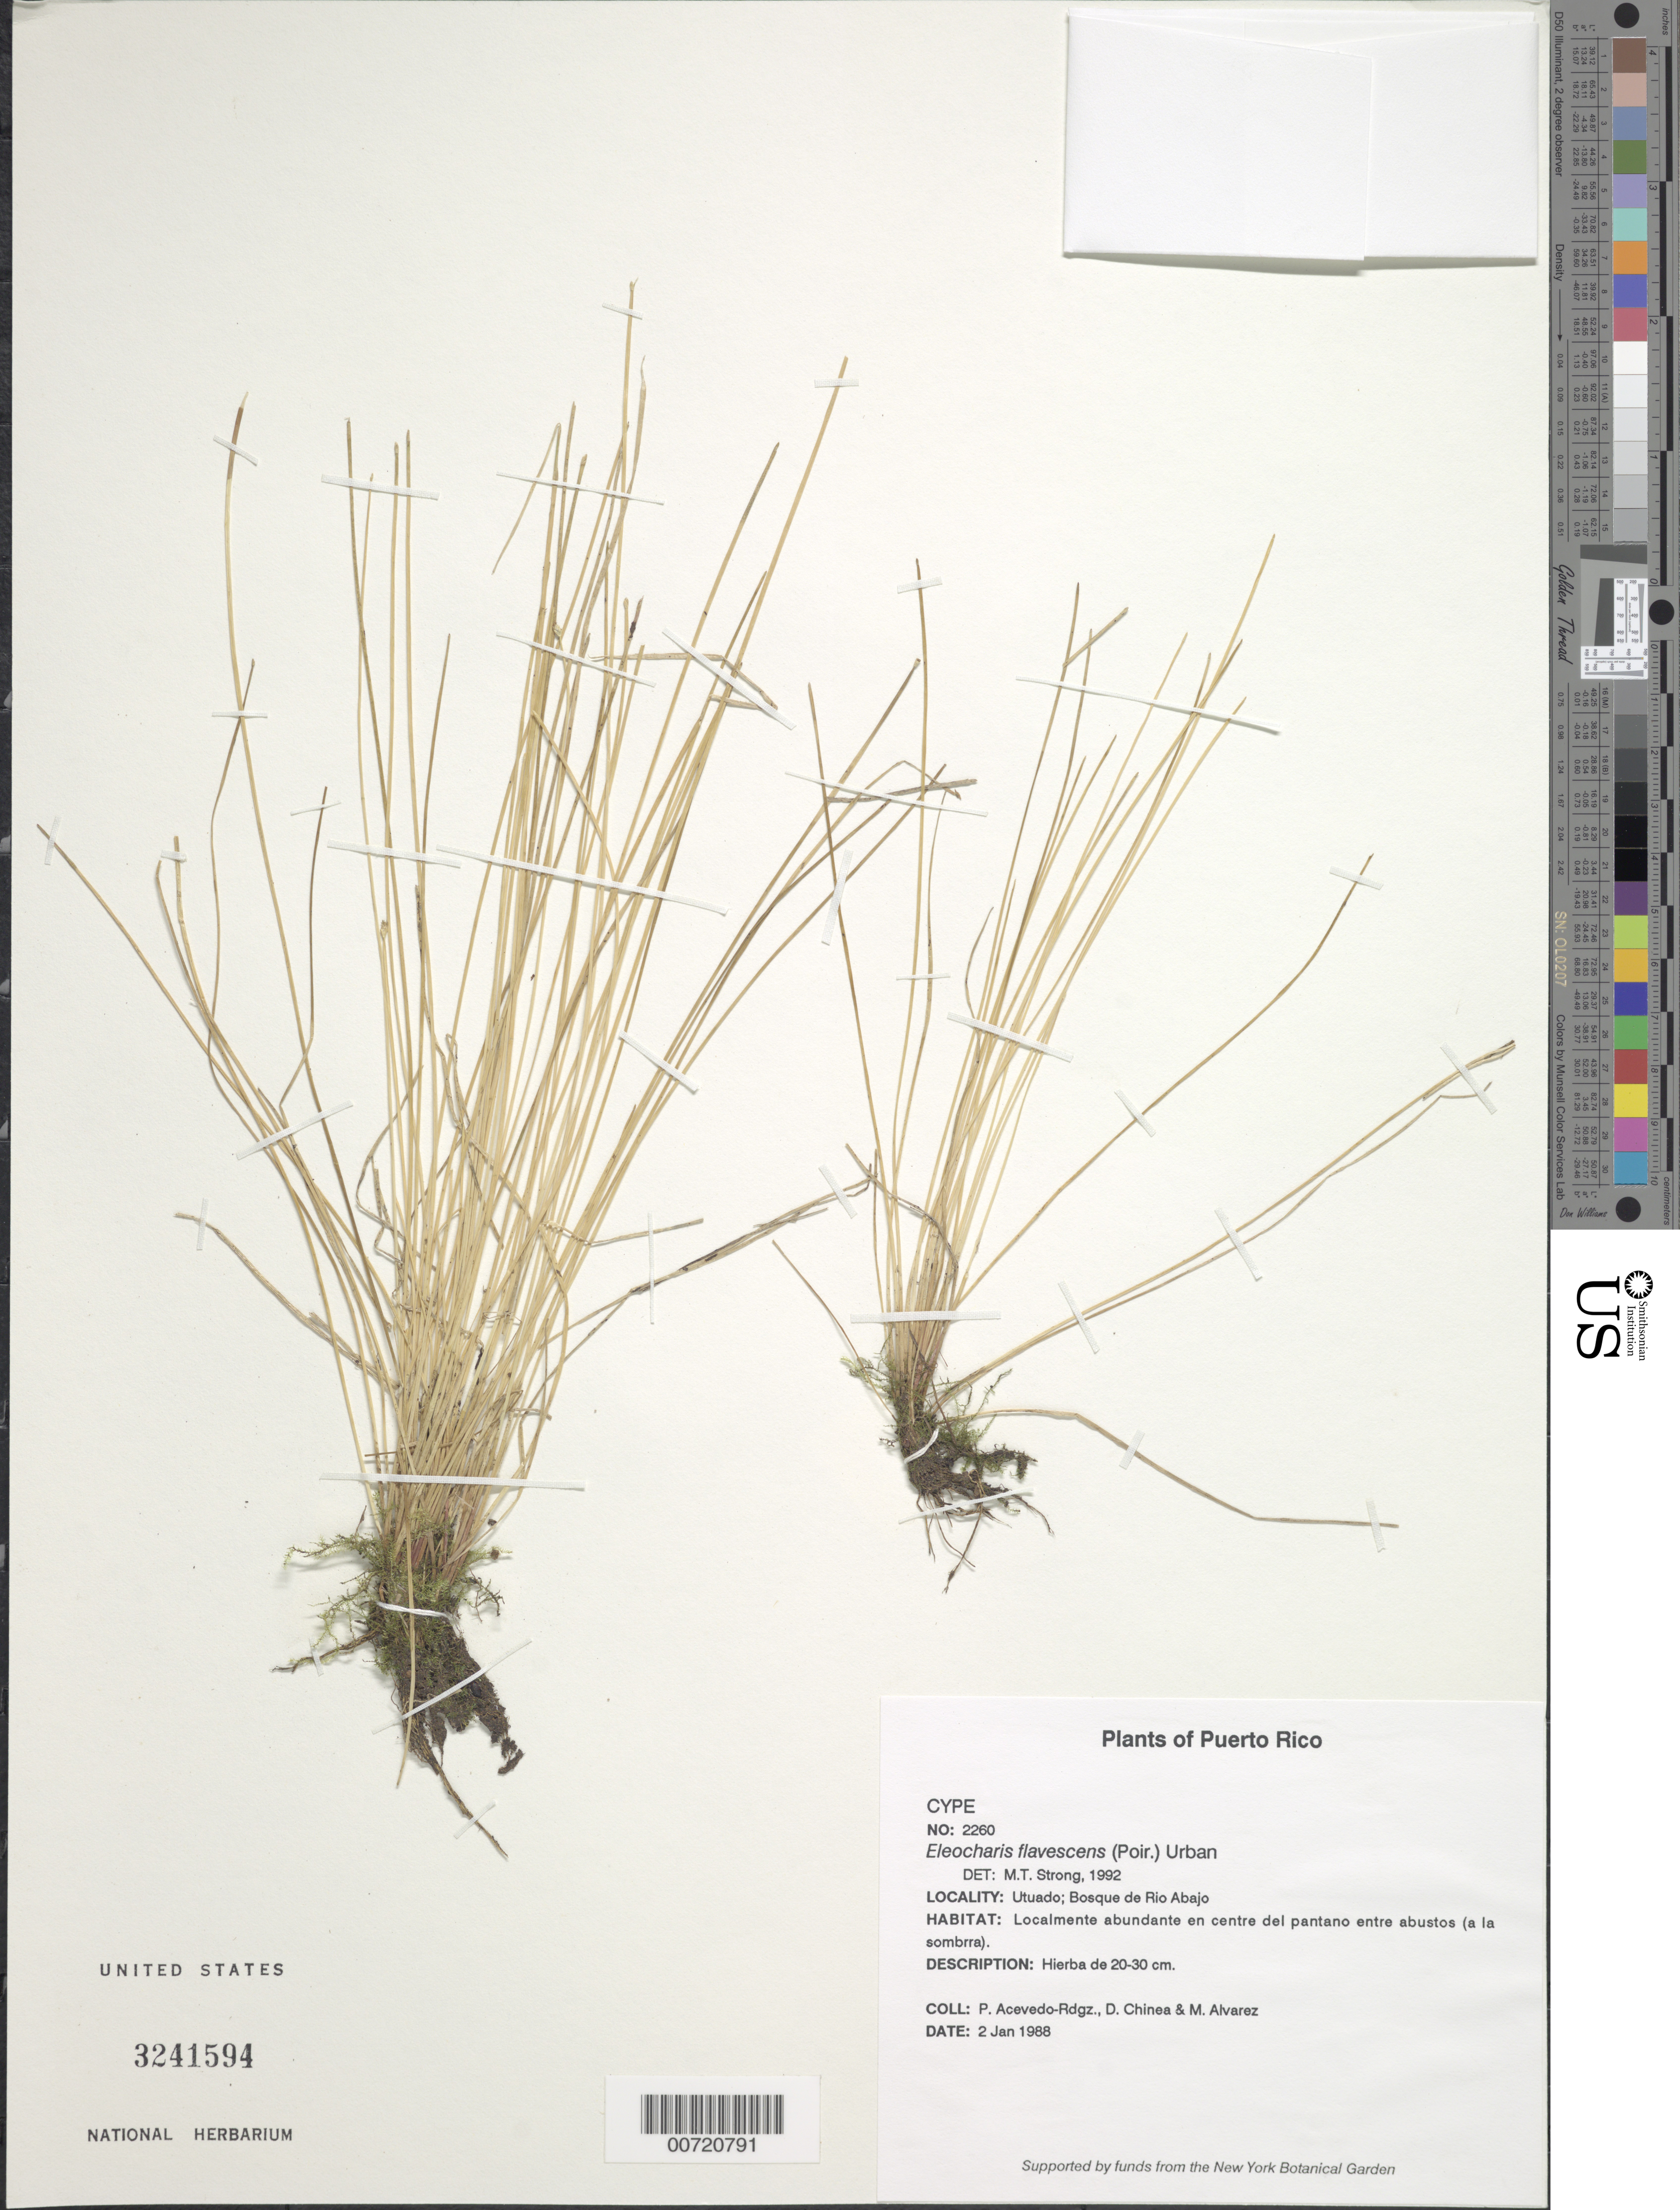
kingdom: Plantae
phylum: Tracheophyta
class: Liliopsida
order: Poales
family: Cyperaceae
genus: Eleocharis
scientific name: Eleocharis flavescens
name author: (Poir.) Urb.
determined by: Strong, M. T., (US), Smithsonian Institution - National Museum of Natural History (UNITED STATES)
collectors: P. Acevedo-Rodr., D. Chinea & J. Alvarez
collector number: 2260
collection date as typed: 02 Jan 1988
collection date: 1988-01-02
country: Puerto Rico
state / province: Arecibo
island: Puerto Rico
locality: Arecibo; Bosque de Río Abajo.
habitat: Localmente abundante en centre del pantano entre abustos (a la sombrra).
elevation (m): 300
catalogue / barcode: US 3241594